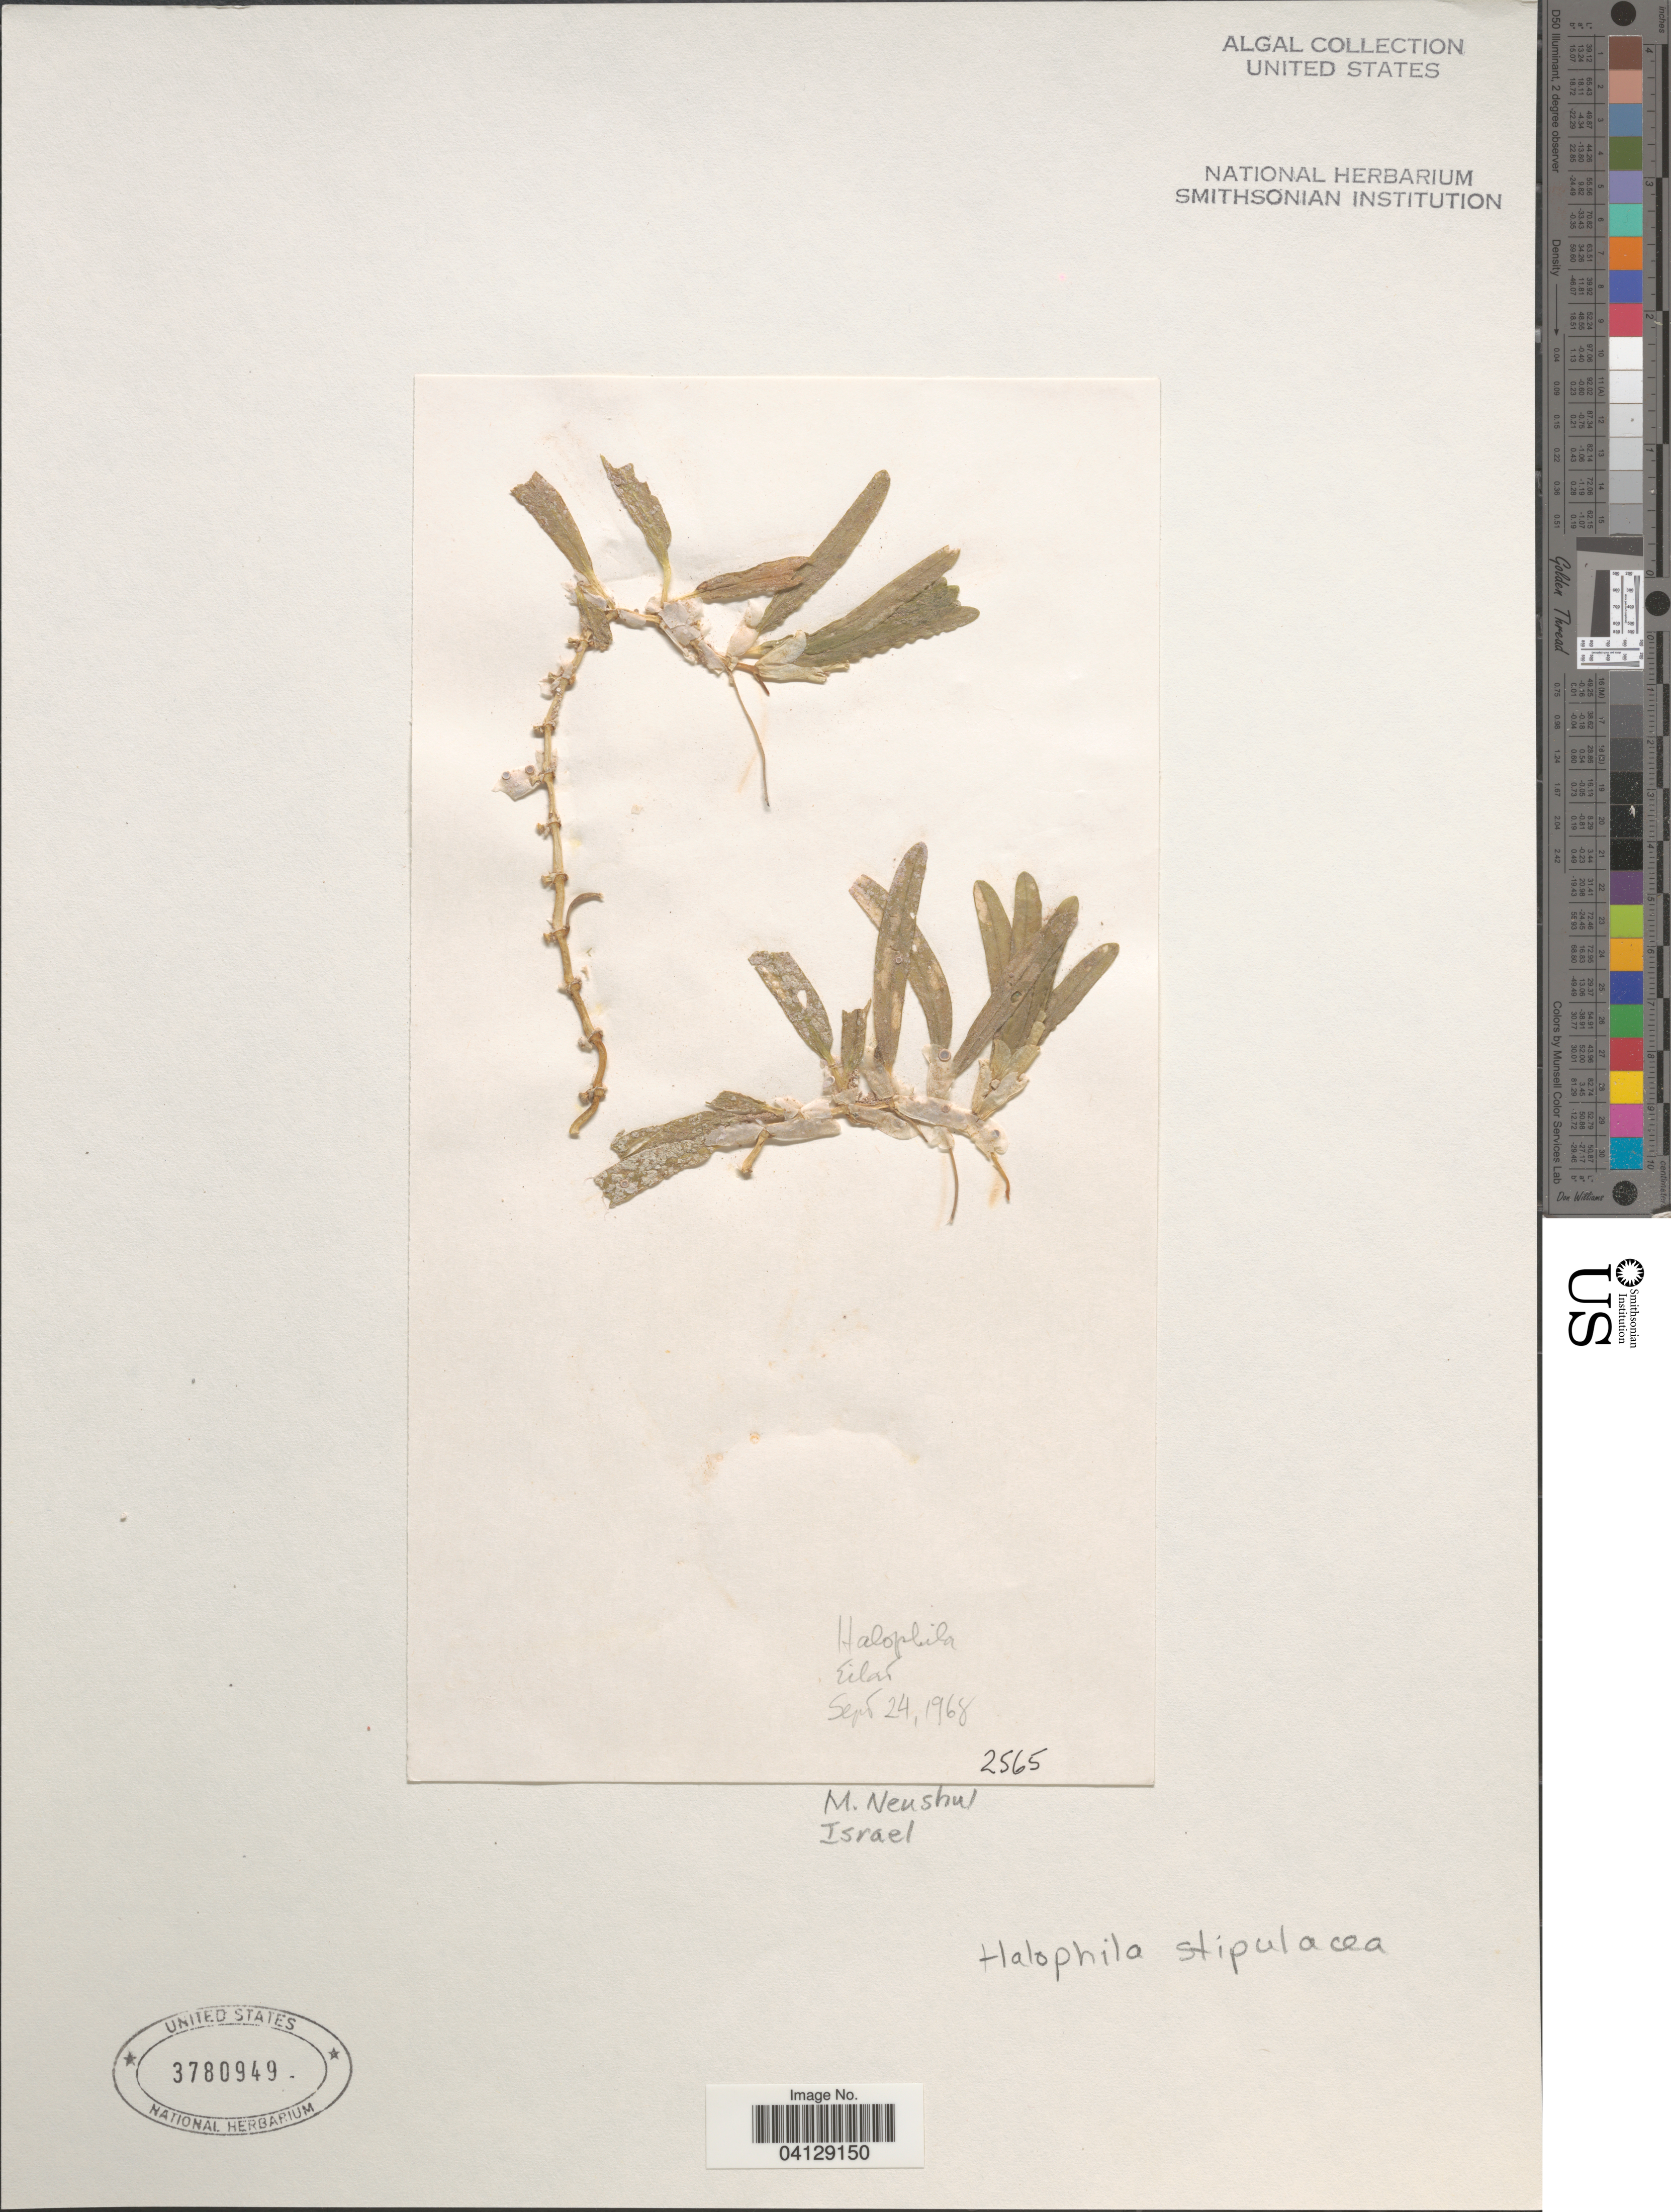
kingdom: Plantae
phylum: Tracheophyta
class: Liliopsida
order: Alismatales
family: Hydrocharitaceae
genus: Halophila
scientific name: Halophila stipulacea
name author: (Forssk.) Asch.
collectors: M. Neushul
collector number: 2565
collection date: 1968-09-24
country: Israel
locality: Eilat.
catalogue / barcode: US 3780949